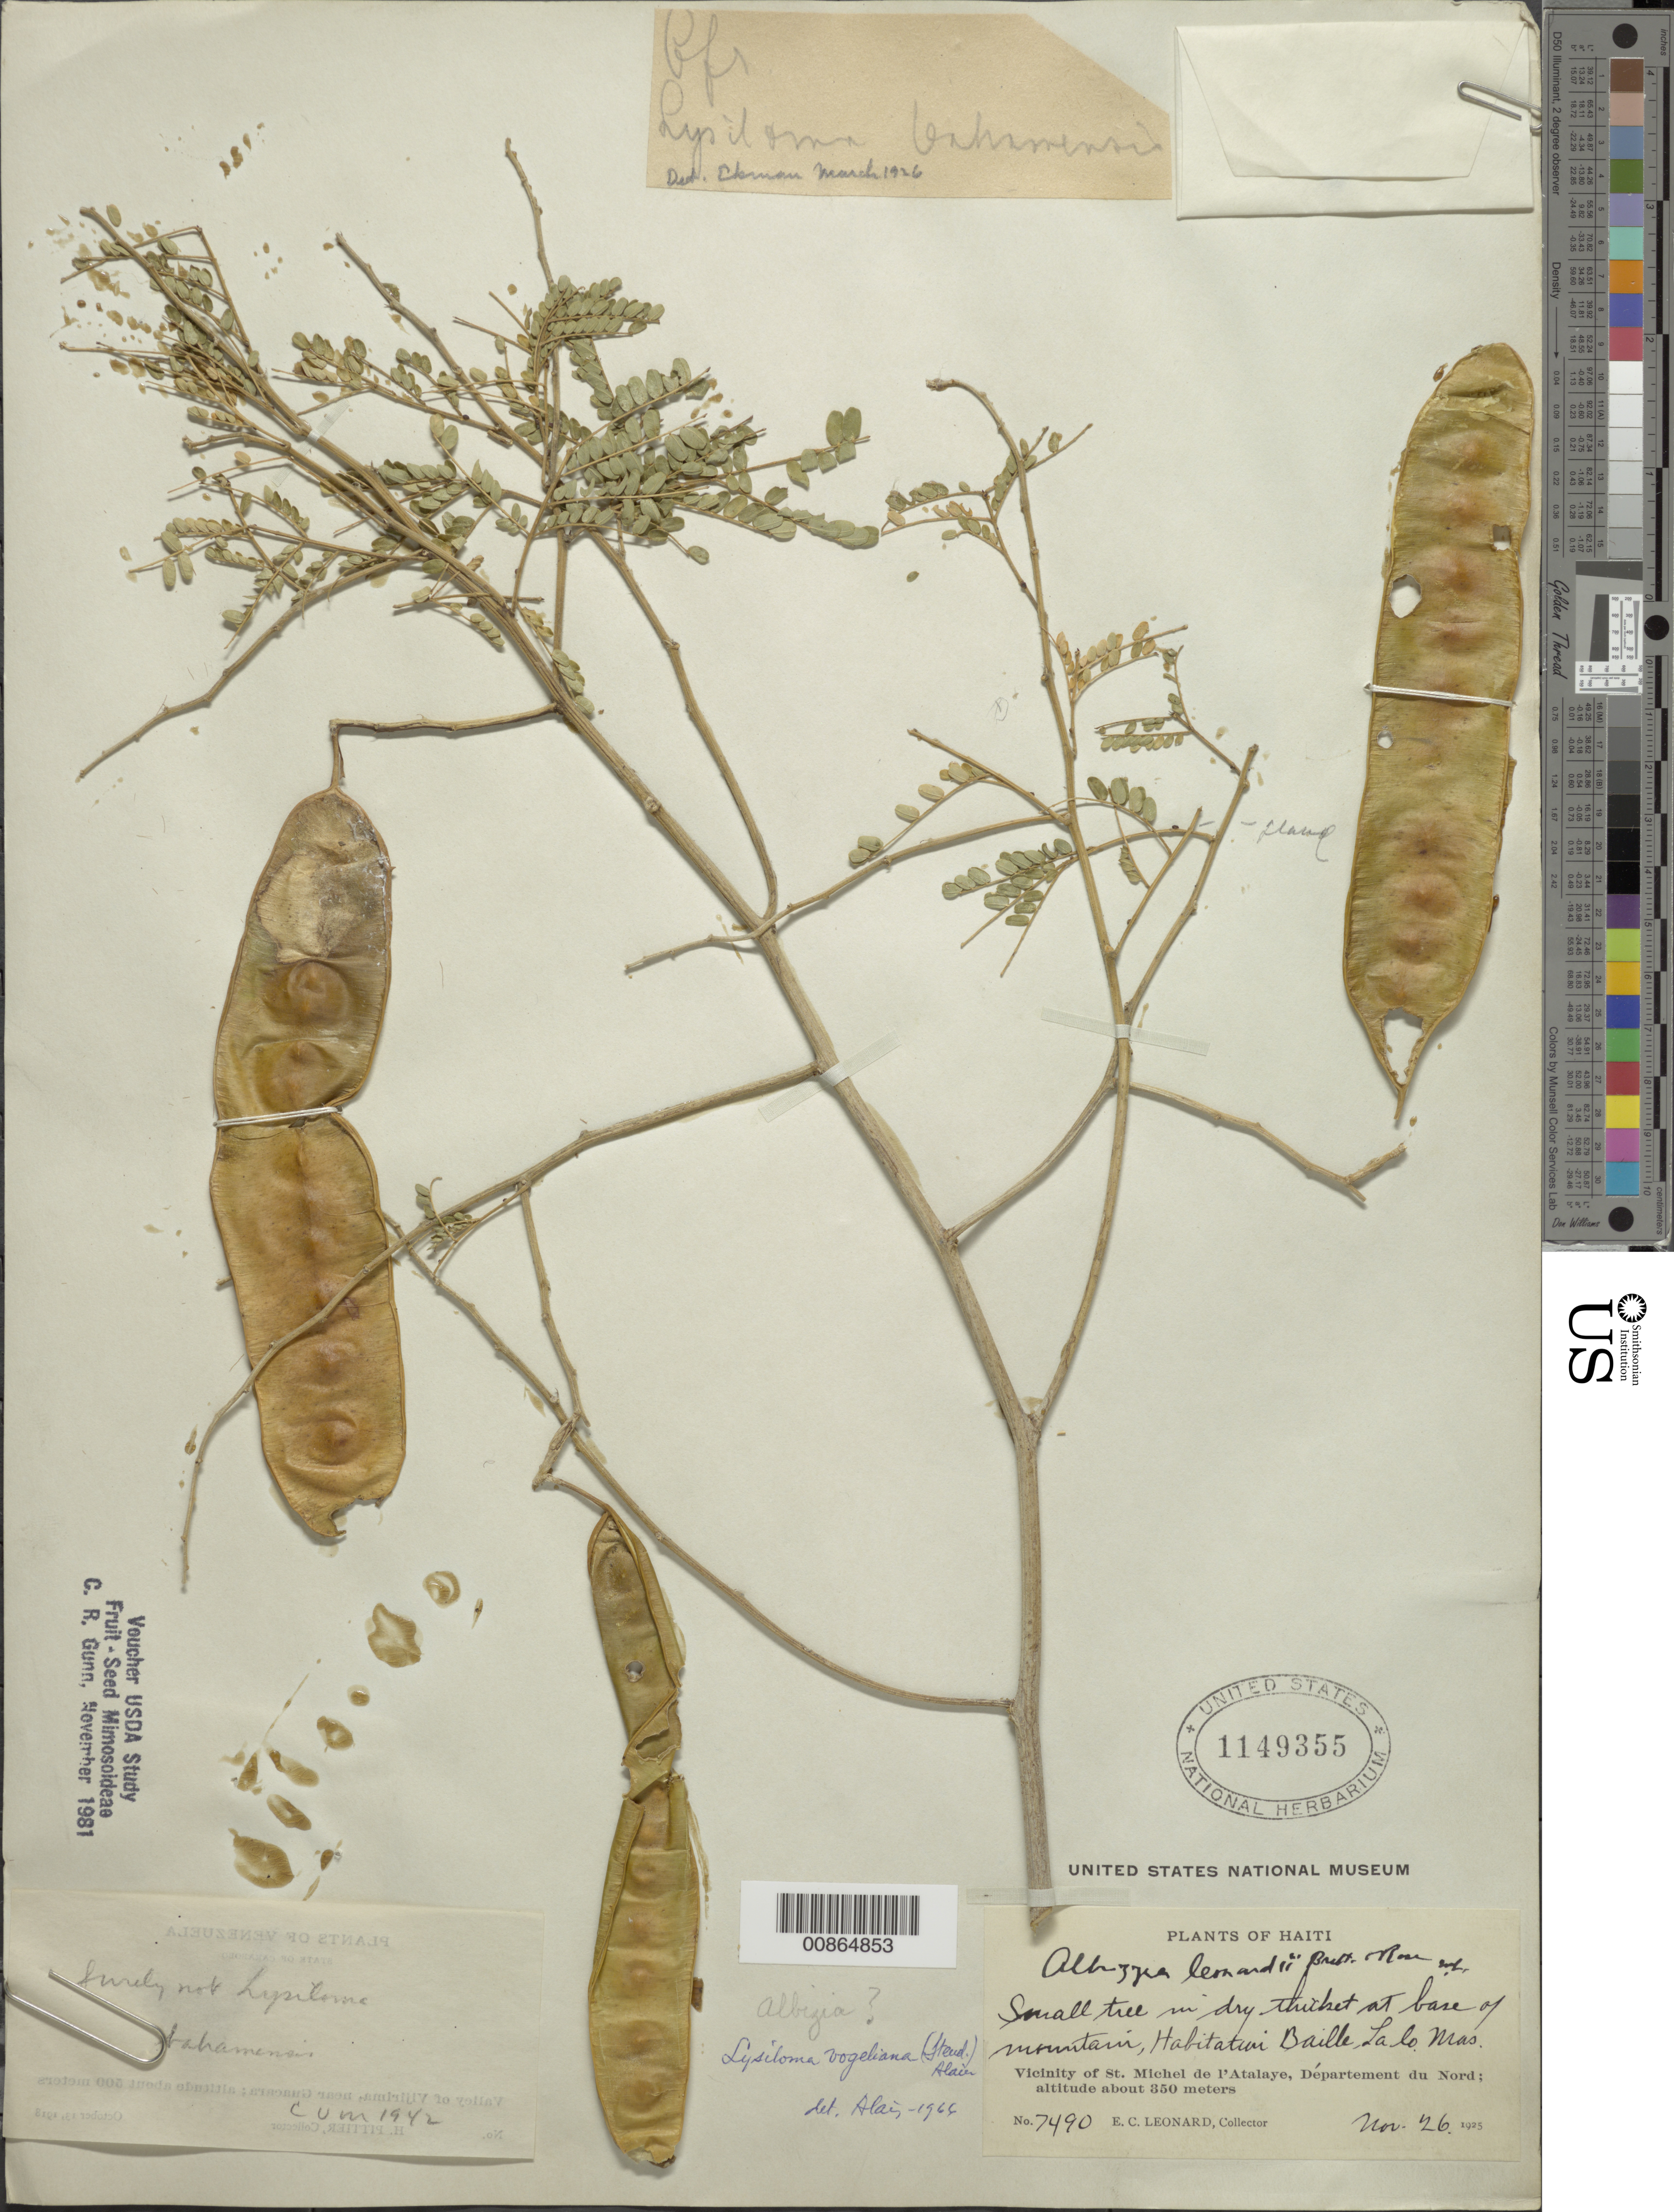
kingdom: Plantae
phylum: Tracheophyta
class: Magnoliopsida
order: Fabales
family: Fabaceae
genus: Lysiloma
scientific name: Lysiloma vogeliana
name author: (Steud.) Stehlé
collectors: E. C. Leonard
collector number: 7490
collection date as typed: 26 Nov 1925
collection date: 1925-11-26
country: Haiti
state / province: Nord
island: Hispaniola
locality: Vicinity of St. Michel de l'Atalaye, Habitation Baille La lo Mas.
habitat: In dry thicket at base of mountain.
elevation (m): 350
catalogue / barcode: US 1149355